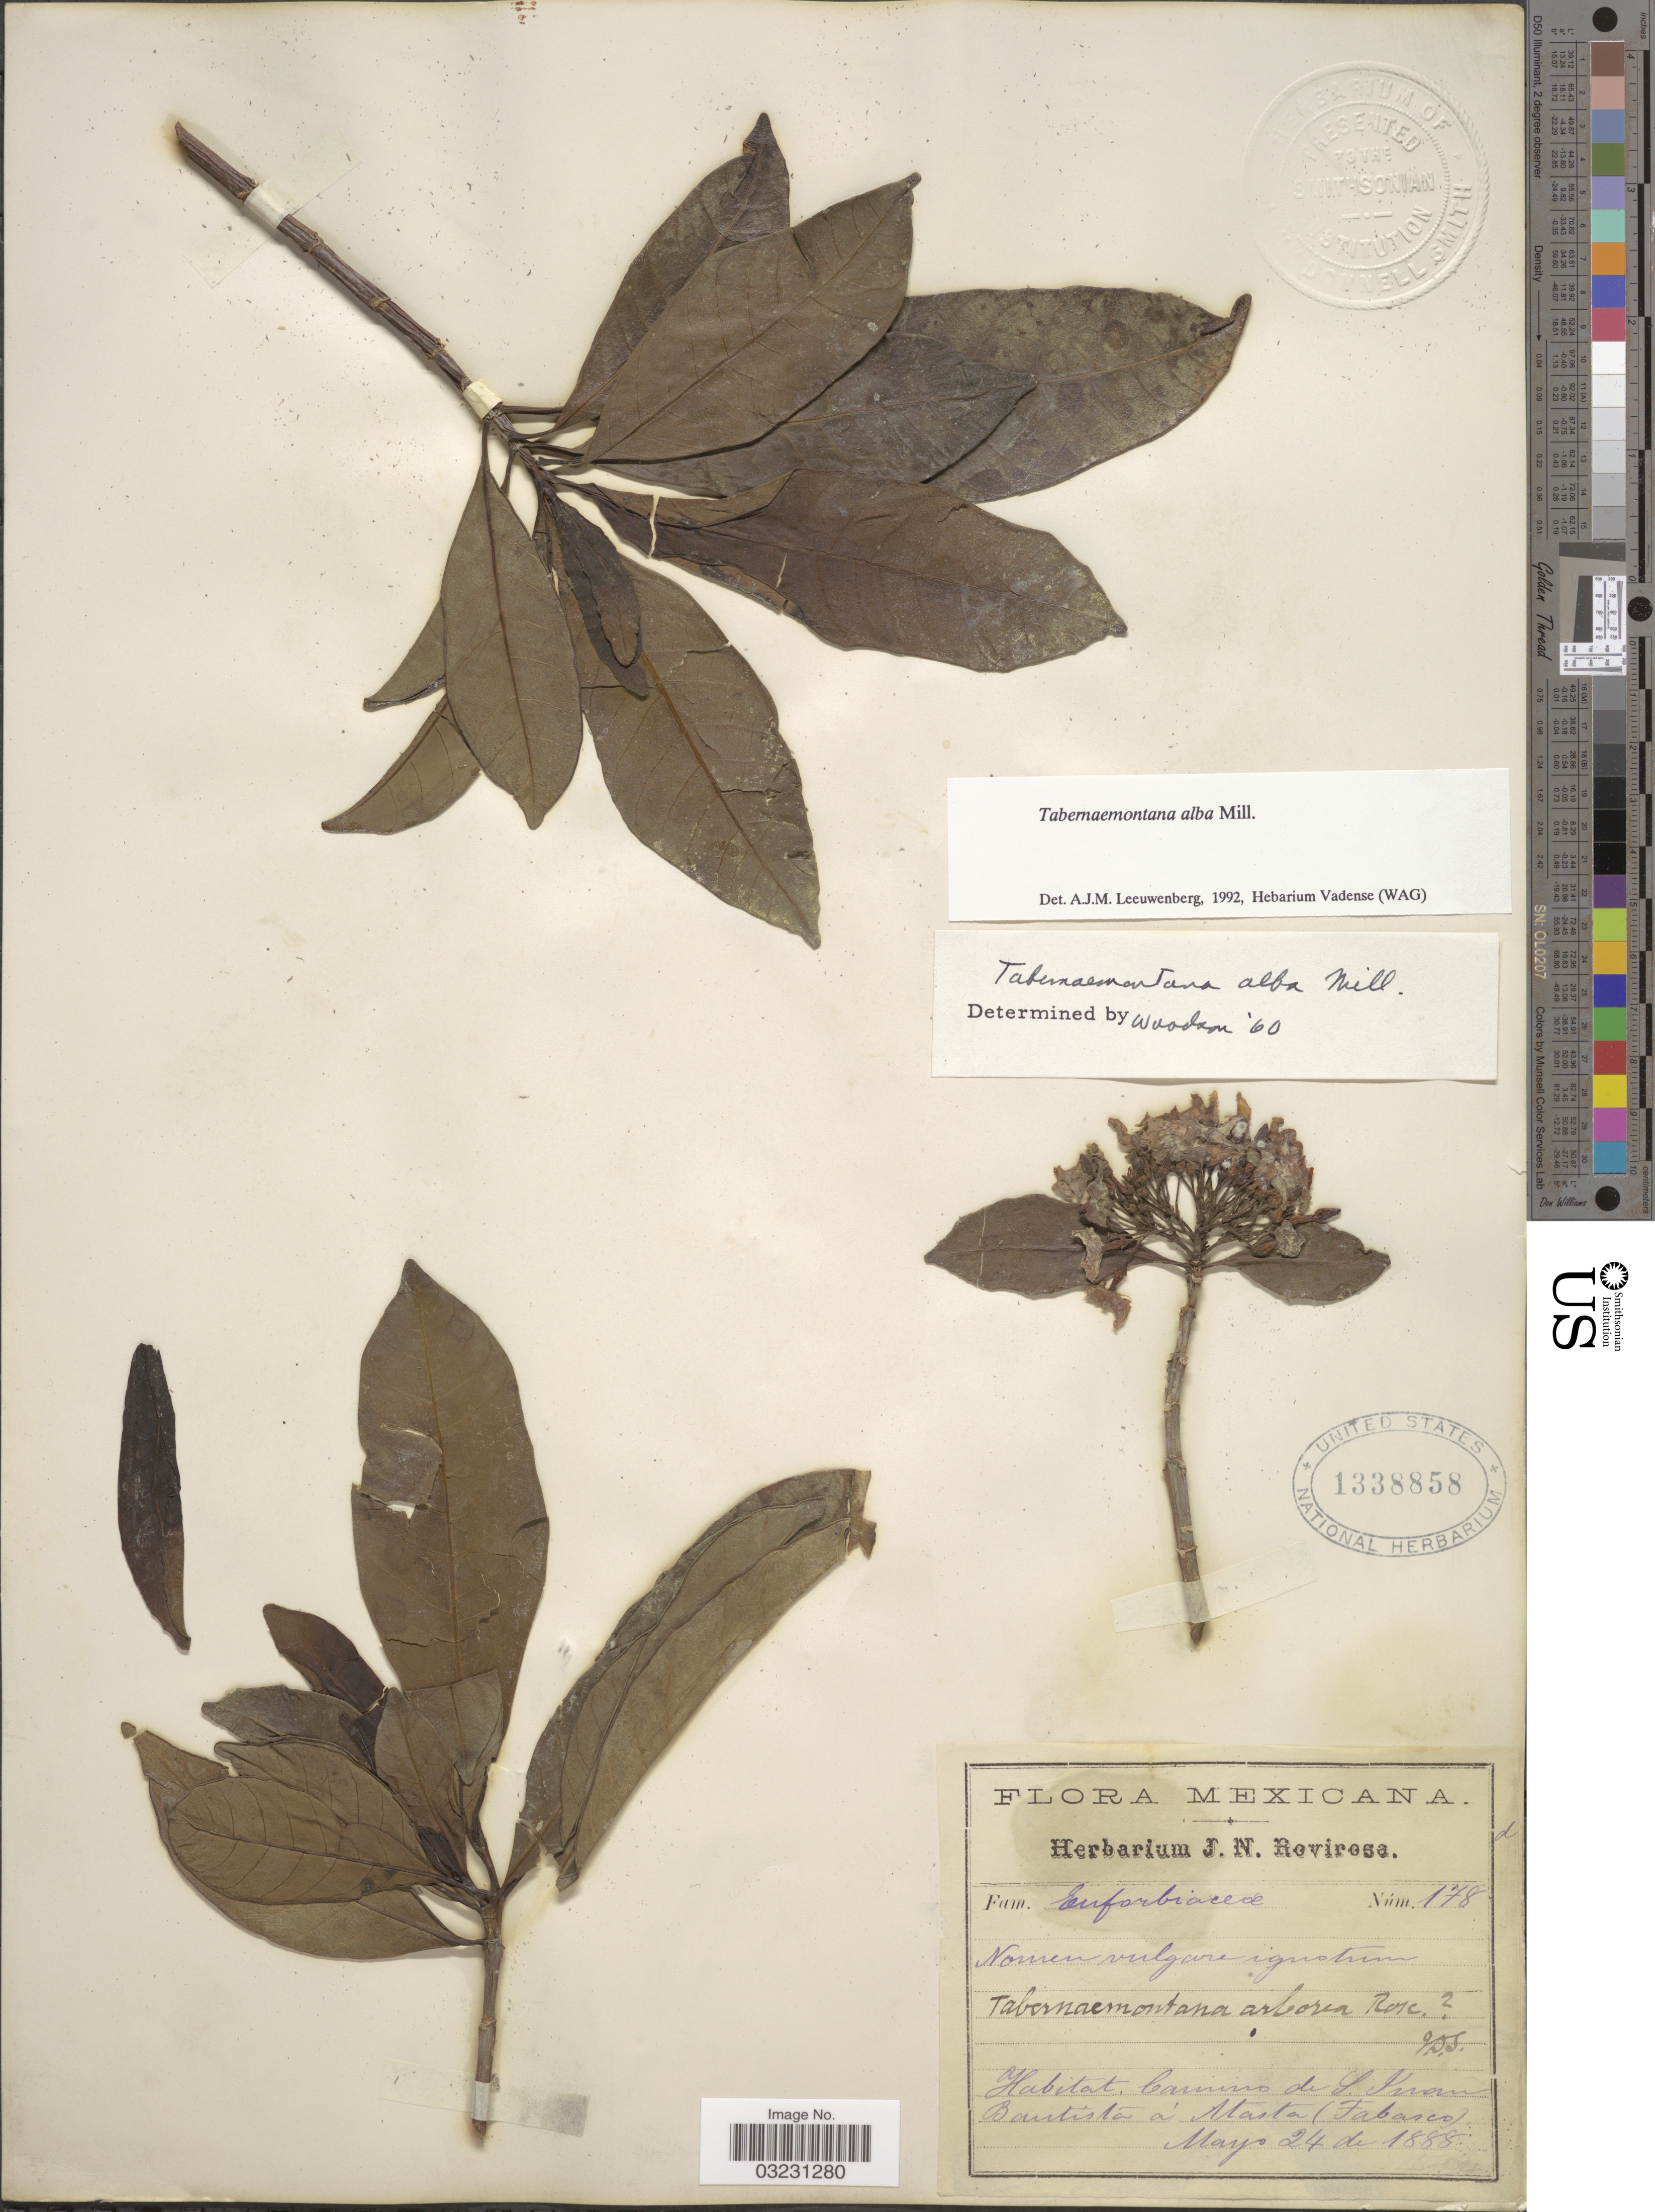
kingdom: Plantae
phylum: Tracheophyta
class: Magnoliopsida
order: Gentianales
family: Apocynaceae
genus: Tabernaemontana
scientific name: Tabernaemontana alba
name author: Mill.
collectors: ex herb. J. N. Rovirosa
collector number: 178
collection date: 1888-05-24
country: Mexico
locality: Camino de S. Juan Bautista á Atasta (Tabasco).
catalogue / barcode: US 1338858